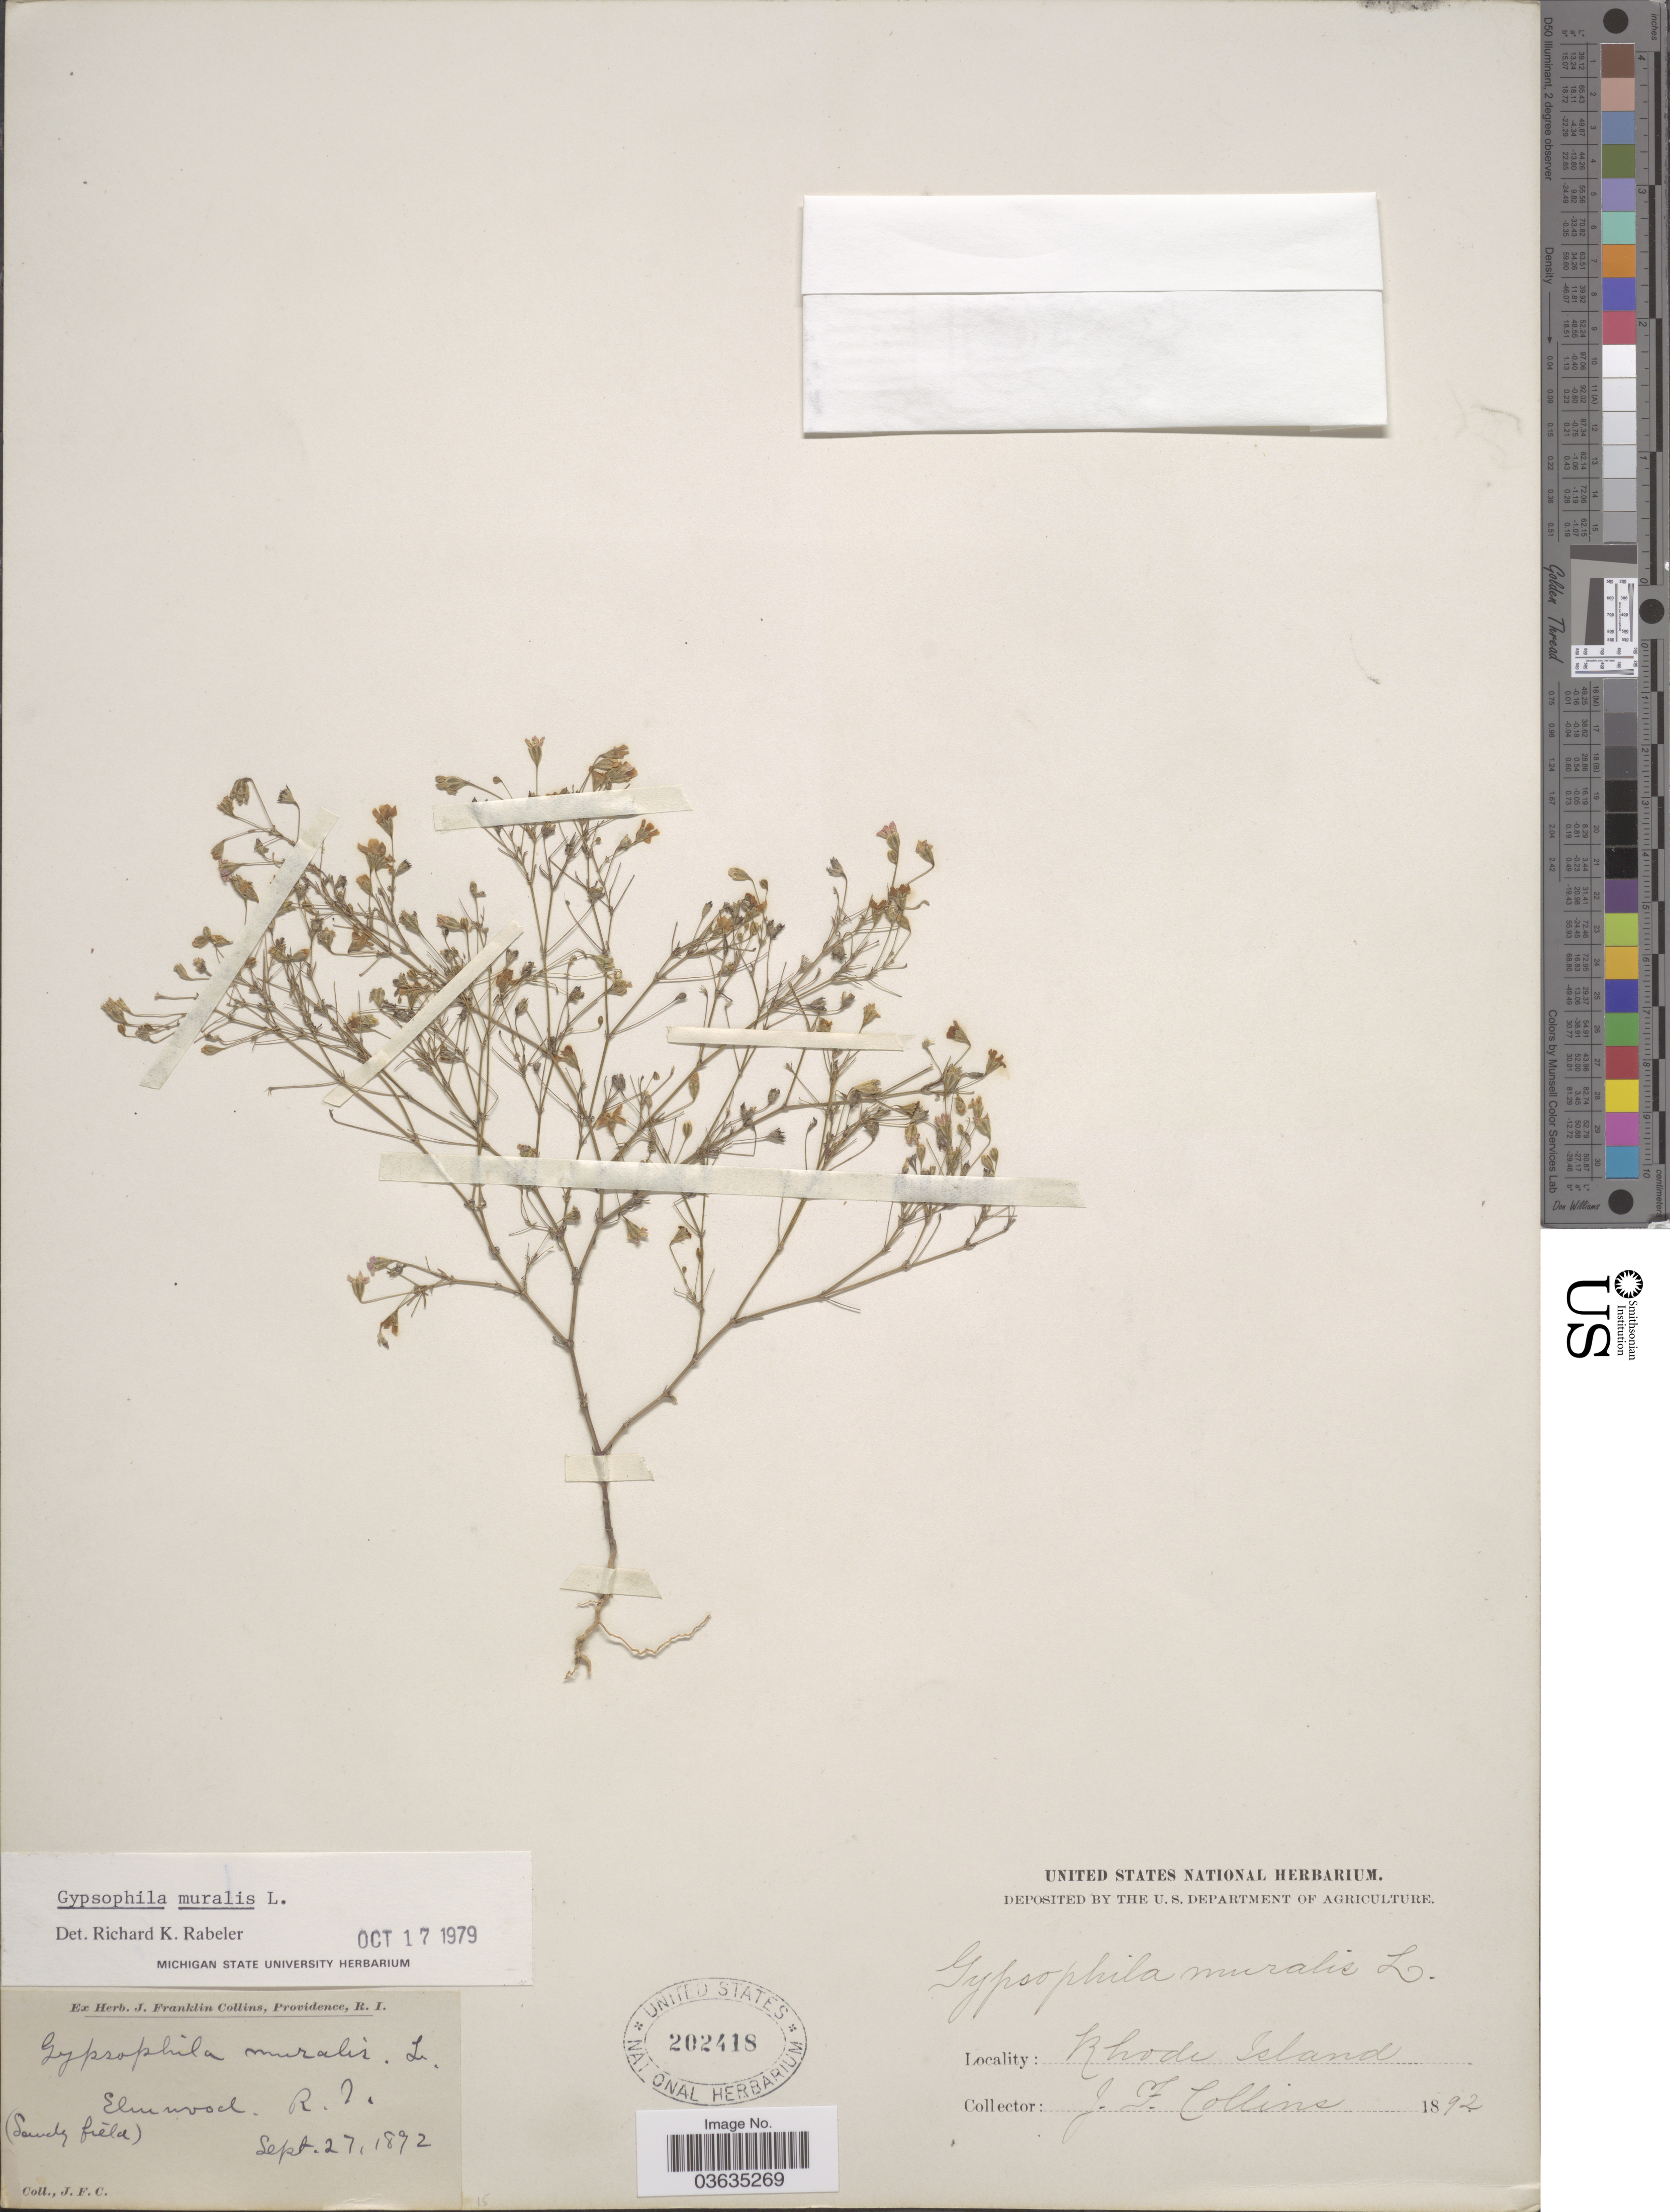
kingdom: Plantae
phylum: Tracheophyta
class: Magnoliopsida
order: Caryophyllales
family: Caryophyllaceae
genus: Psammophiliella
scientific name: Psammophiliella muralis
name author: (L.) Ikonn.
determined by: U.S. National Herbarium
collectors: J. Collins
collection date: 1892-09-27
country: United States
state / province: Rhode Island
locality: Elmwood.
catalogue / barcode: US 202418